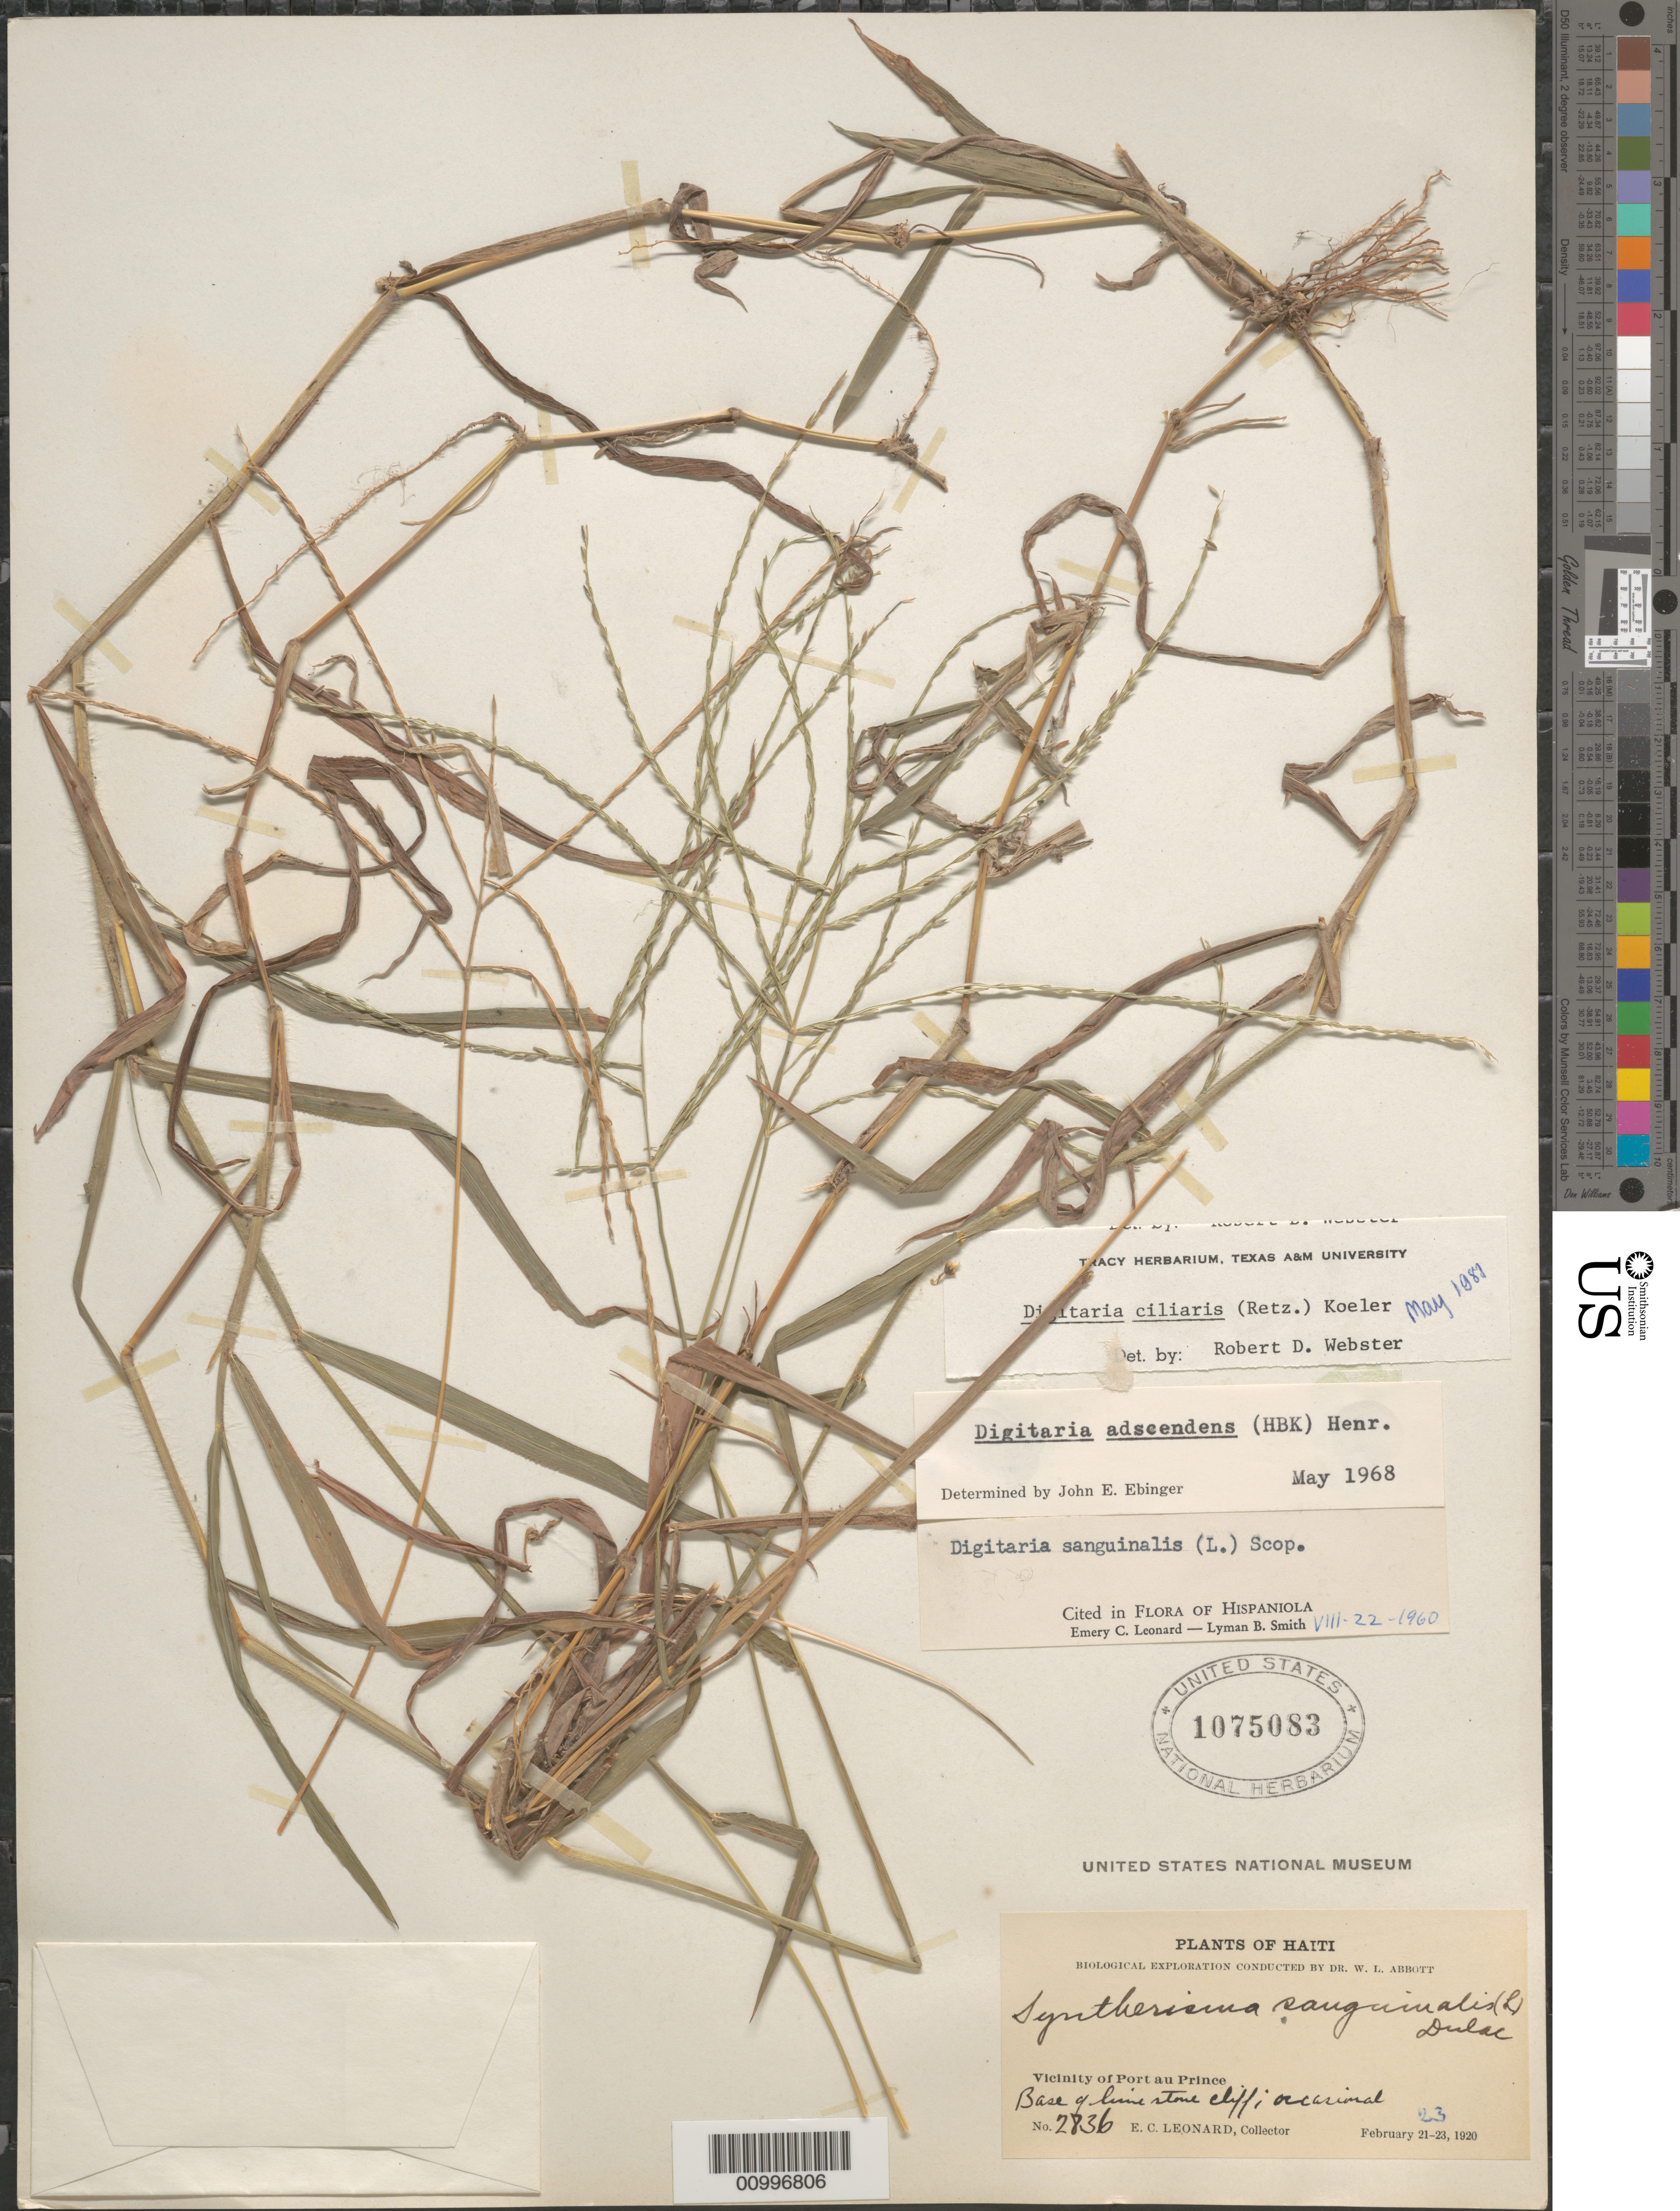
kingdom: Plantae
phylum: Tracheophyta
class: Liliopsida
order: Poales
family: Poaceae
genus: Digitaria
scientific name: Digitaria ciliaris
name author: (Retz.) Koeler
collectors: E. C. Leonard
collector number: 2836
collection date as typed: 23 Feb 1920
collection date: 1920-02-23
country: Haiti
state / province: Óuest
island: Hispaniola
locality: Vicinity of Port-au-Prince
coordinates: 0 N, 0 E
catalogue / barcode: US 1075083